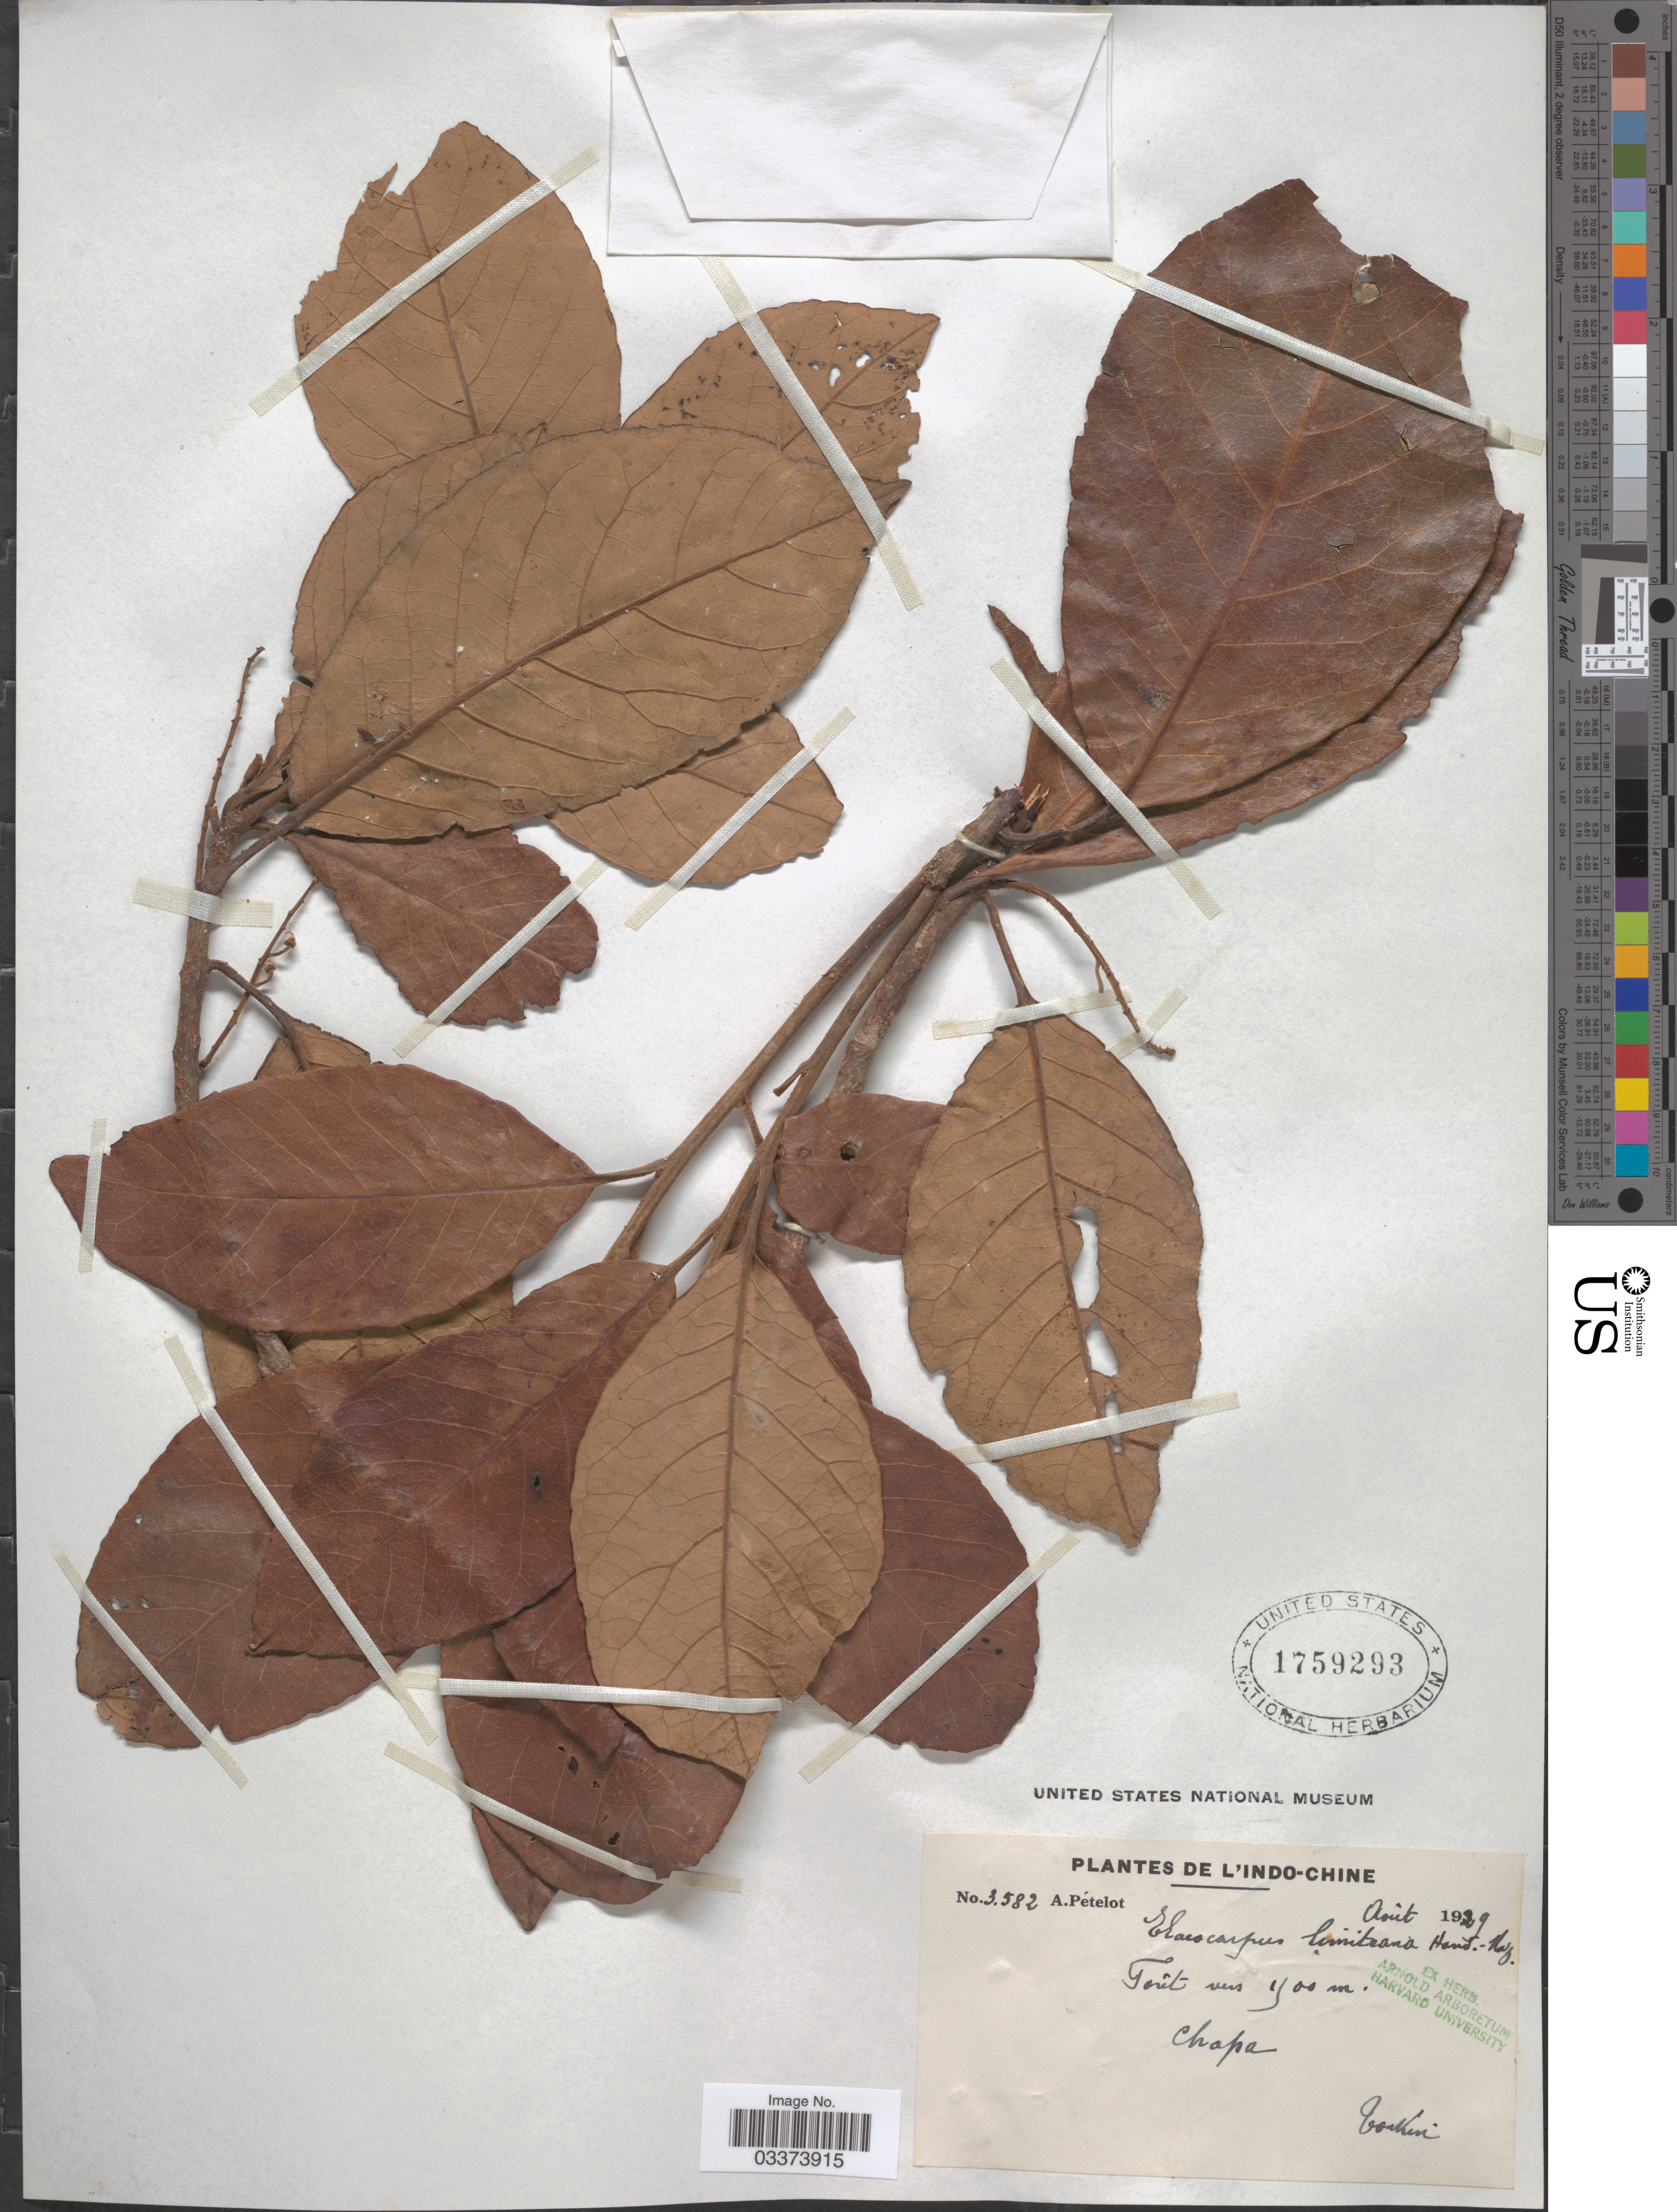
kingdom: Plantae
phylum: Tracheophyta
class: Magnoliopsida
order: Oxalidales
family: Elaeocarpaceae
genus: Elaeocarpus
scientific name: Elaeocarpus limitaneus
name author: Hand.-Mazz.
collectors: A. Petelot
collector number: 3582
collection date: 1929-08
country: Vietnam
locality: Indo-Chine. Chapa.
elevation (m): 1500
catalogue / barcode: US 1759293